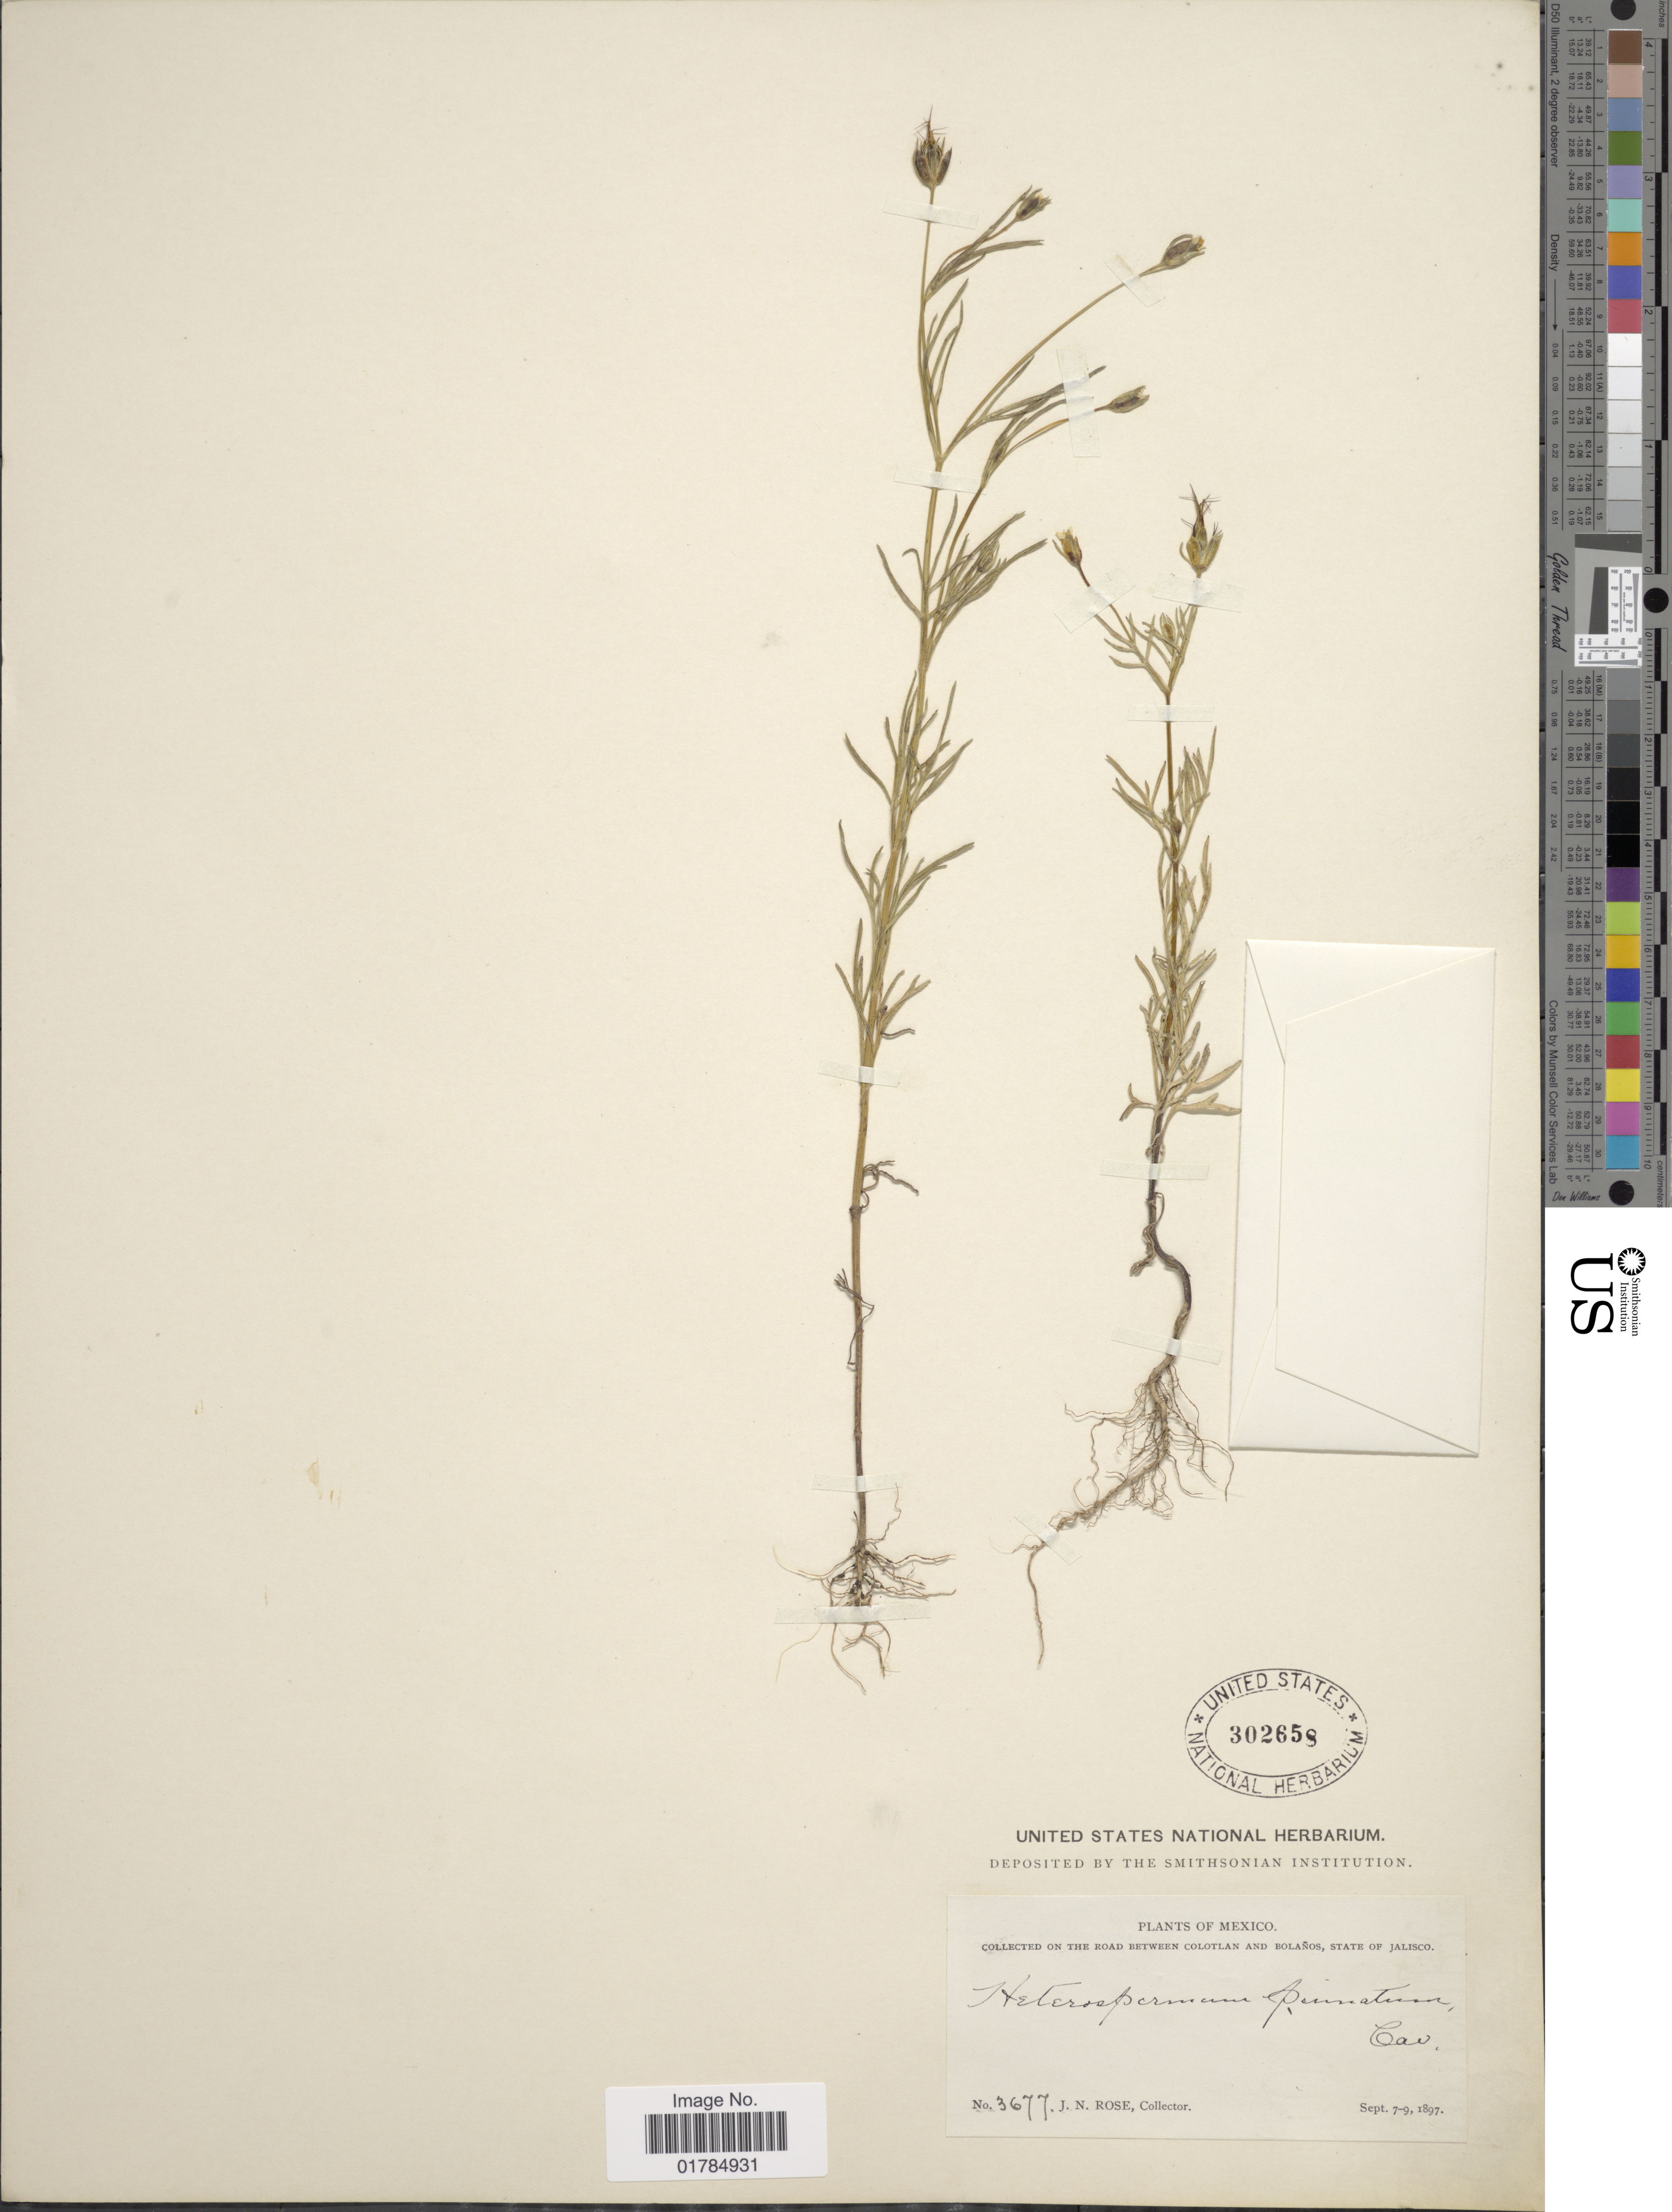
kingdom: Plantae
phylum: Tracheophyta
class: Magnoliopsida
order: Asterales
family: Asteraceae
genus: Heterosperma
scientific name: Heterosperma pinnatum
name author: Cav.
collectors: J. N. Rose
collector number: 3677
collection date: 1897-09-07/1897-09-09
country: Mexico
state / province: Jalisco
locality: The road between Colotlan and Bolanos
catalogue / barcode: US 302658